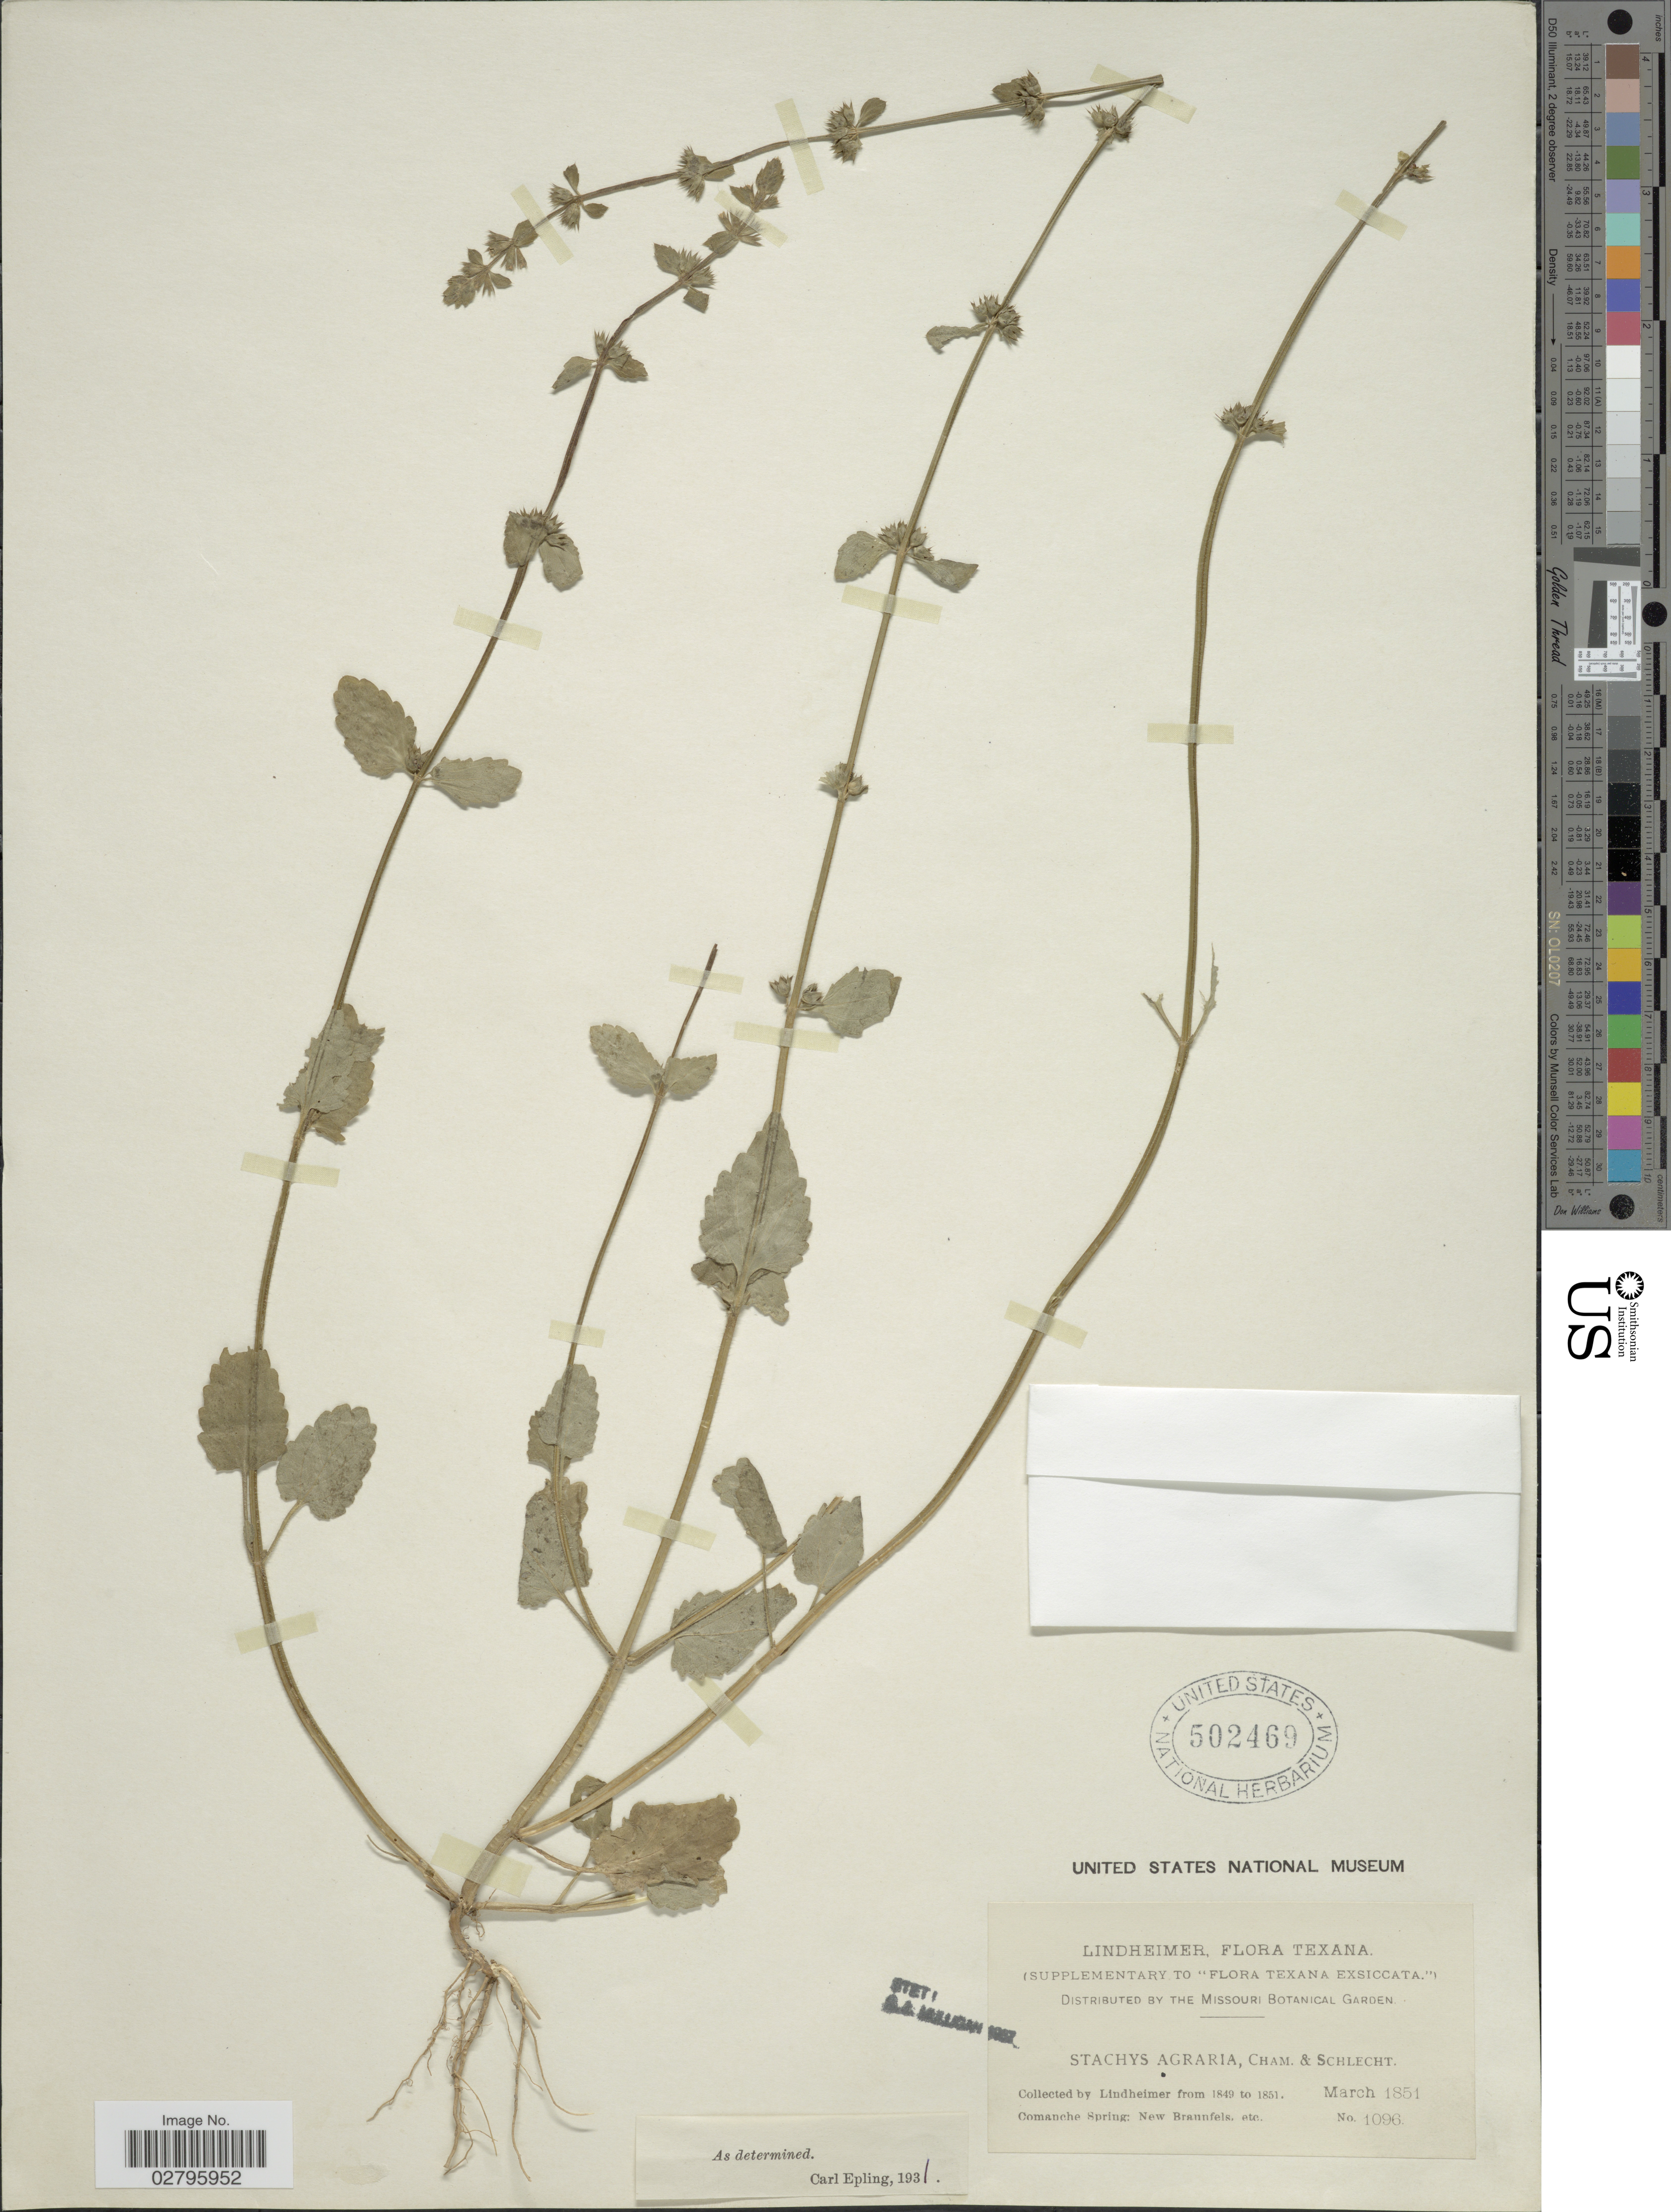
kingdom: Plantae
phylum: Tracheophyta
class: Magnoliopsida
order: Lamiales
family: Lamiaceae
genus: Stachys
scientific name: Stachys agraria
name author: Schltdl. & Cham.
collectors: F. Lindheimer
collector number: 1096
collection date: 1851-03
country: United States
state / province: Texas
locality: Texana. Comanche Spring: New Braunfels, etc.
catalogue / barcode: US 502469